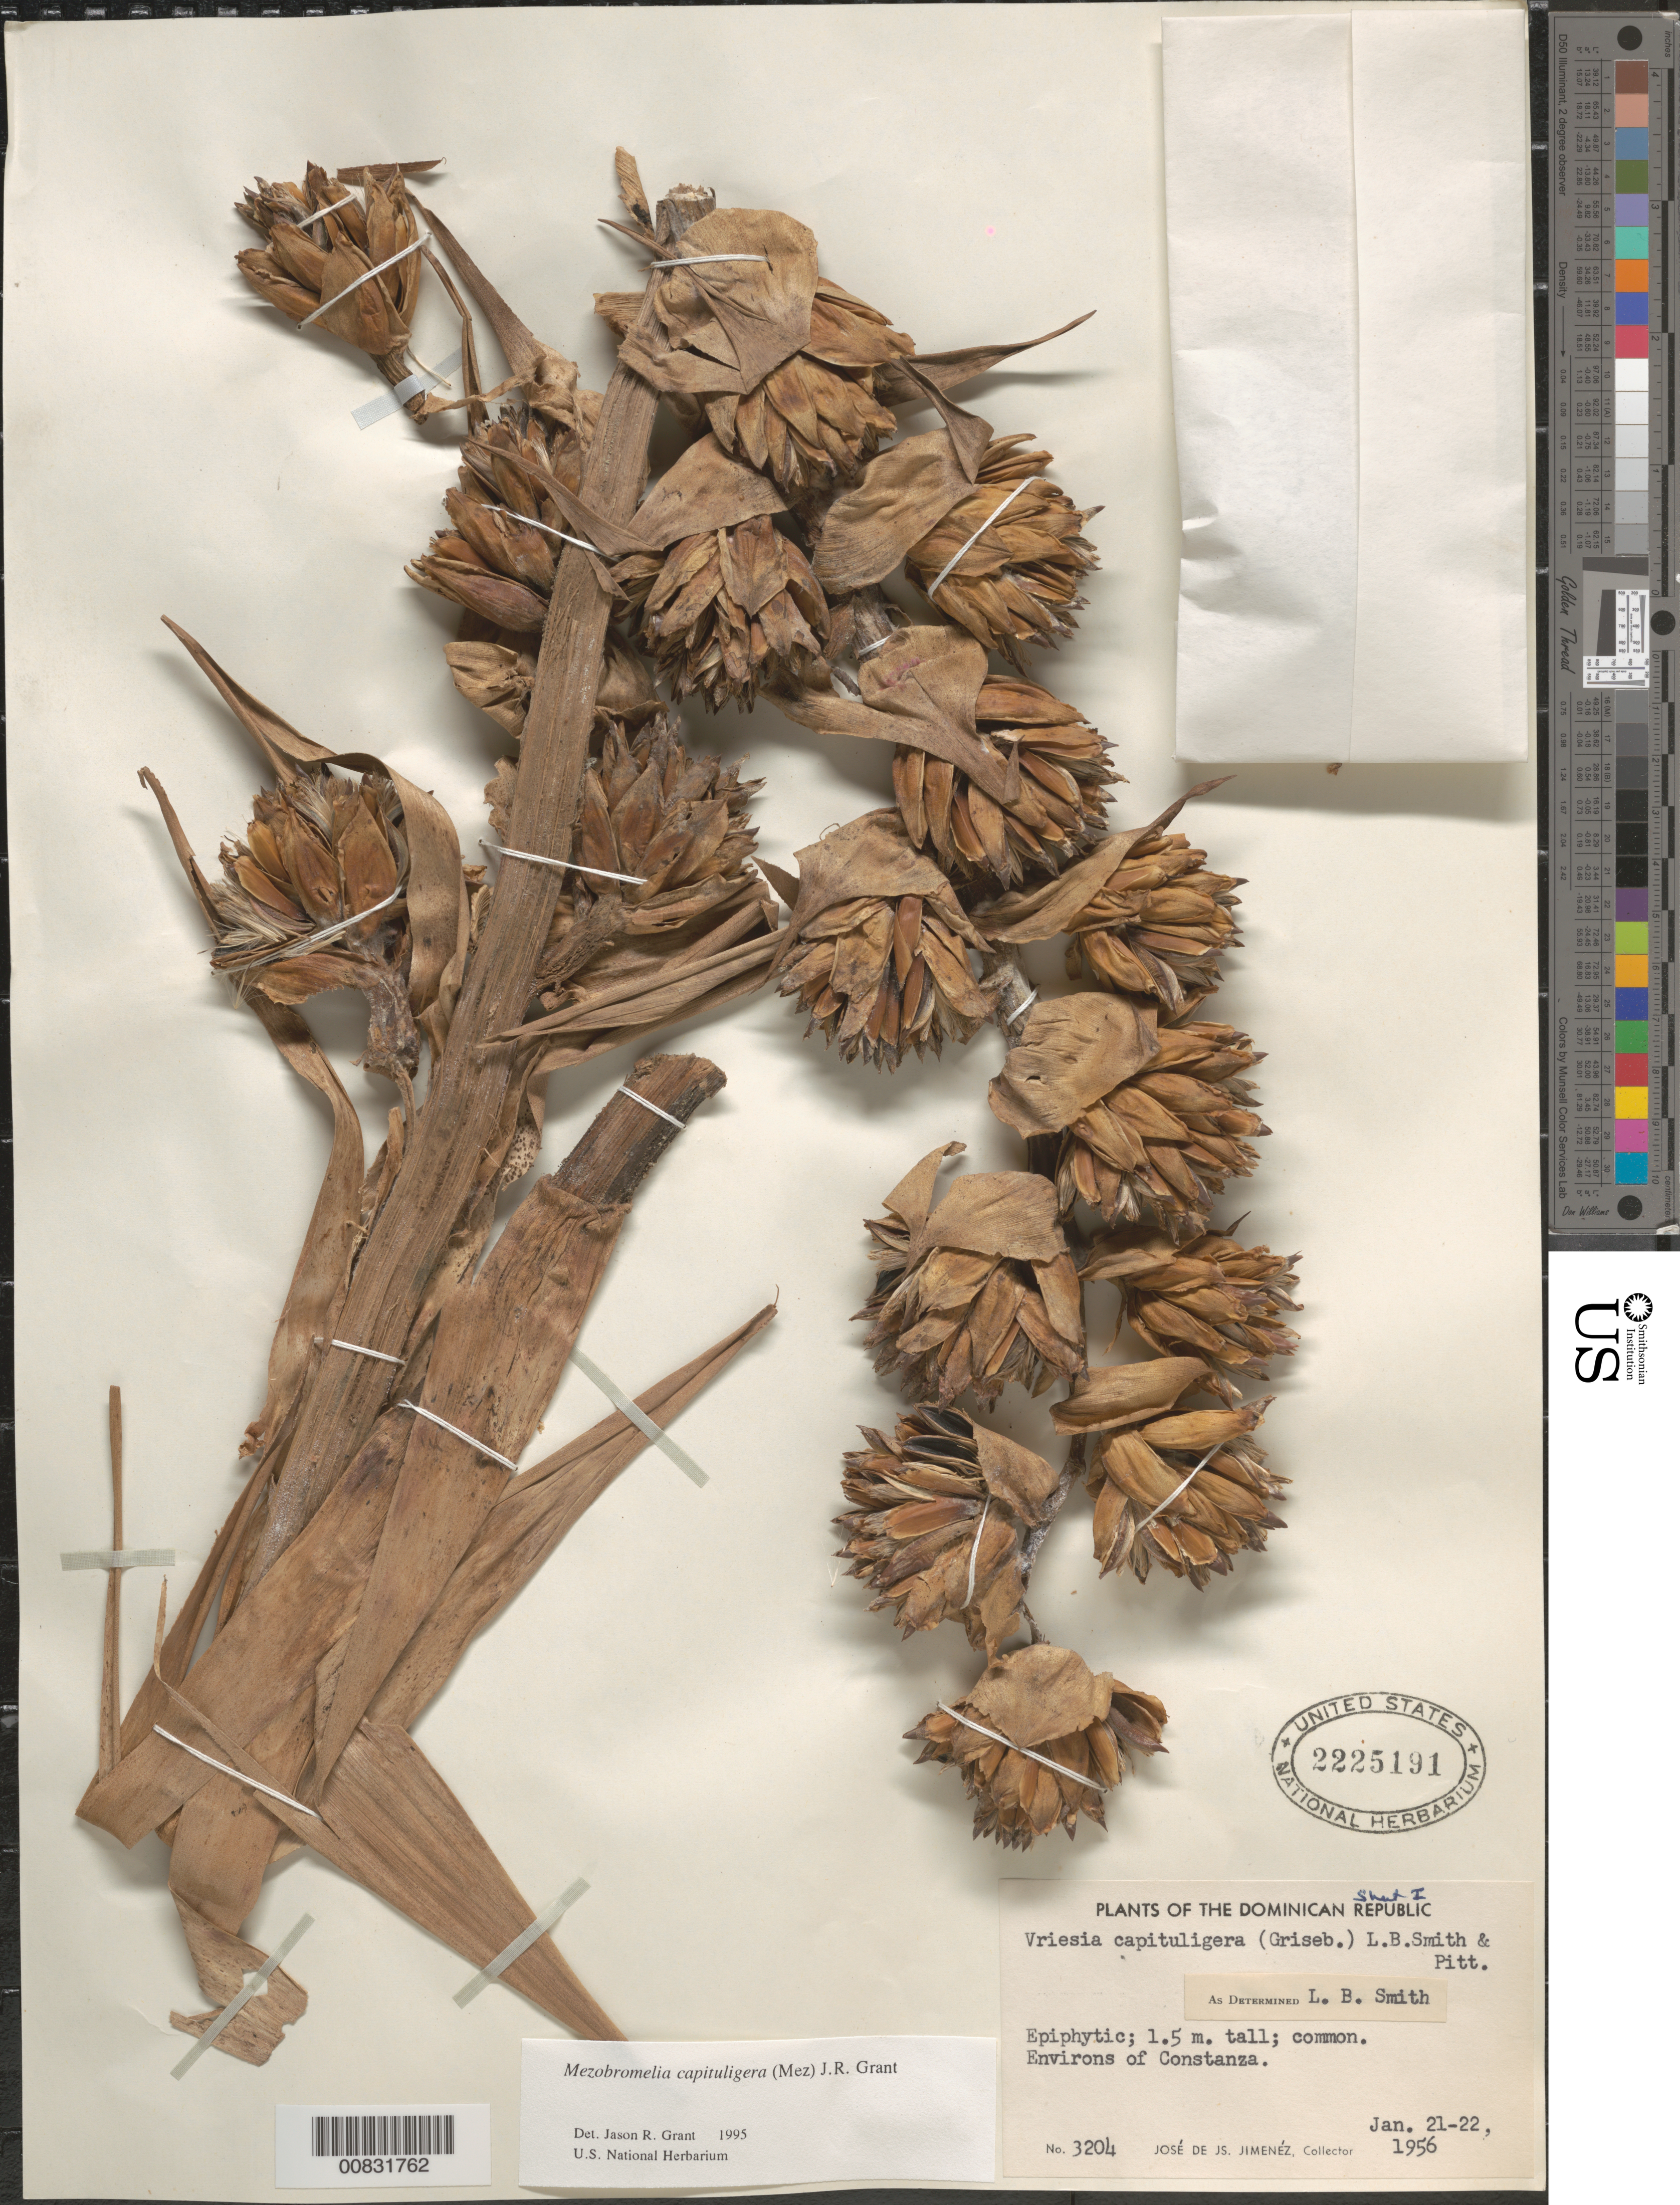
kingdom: Plantae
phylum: Tracheophyta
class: Liliopsida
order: Poales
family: Bromeliaceae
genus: Mezobromelia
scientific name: Mezobromelia capituligera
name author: (Griseb.) J.R. Grant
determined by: Grant, J. R., (SWITZERLAND)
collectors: J. J. Jiménez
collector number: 3204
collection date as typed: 21 Jan 1956 to 22 Jan 1956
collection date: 1956-01-21/1956-01-22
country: Dominican Republic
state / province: La Vega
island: Hispaniola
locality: Environs of Constanza.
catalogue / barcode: US 2225191